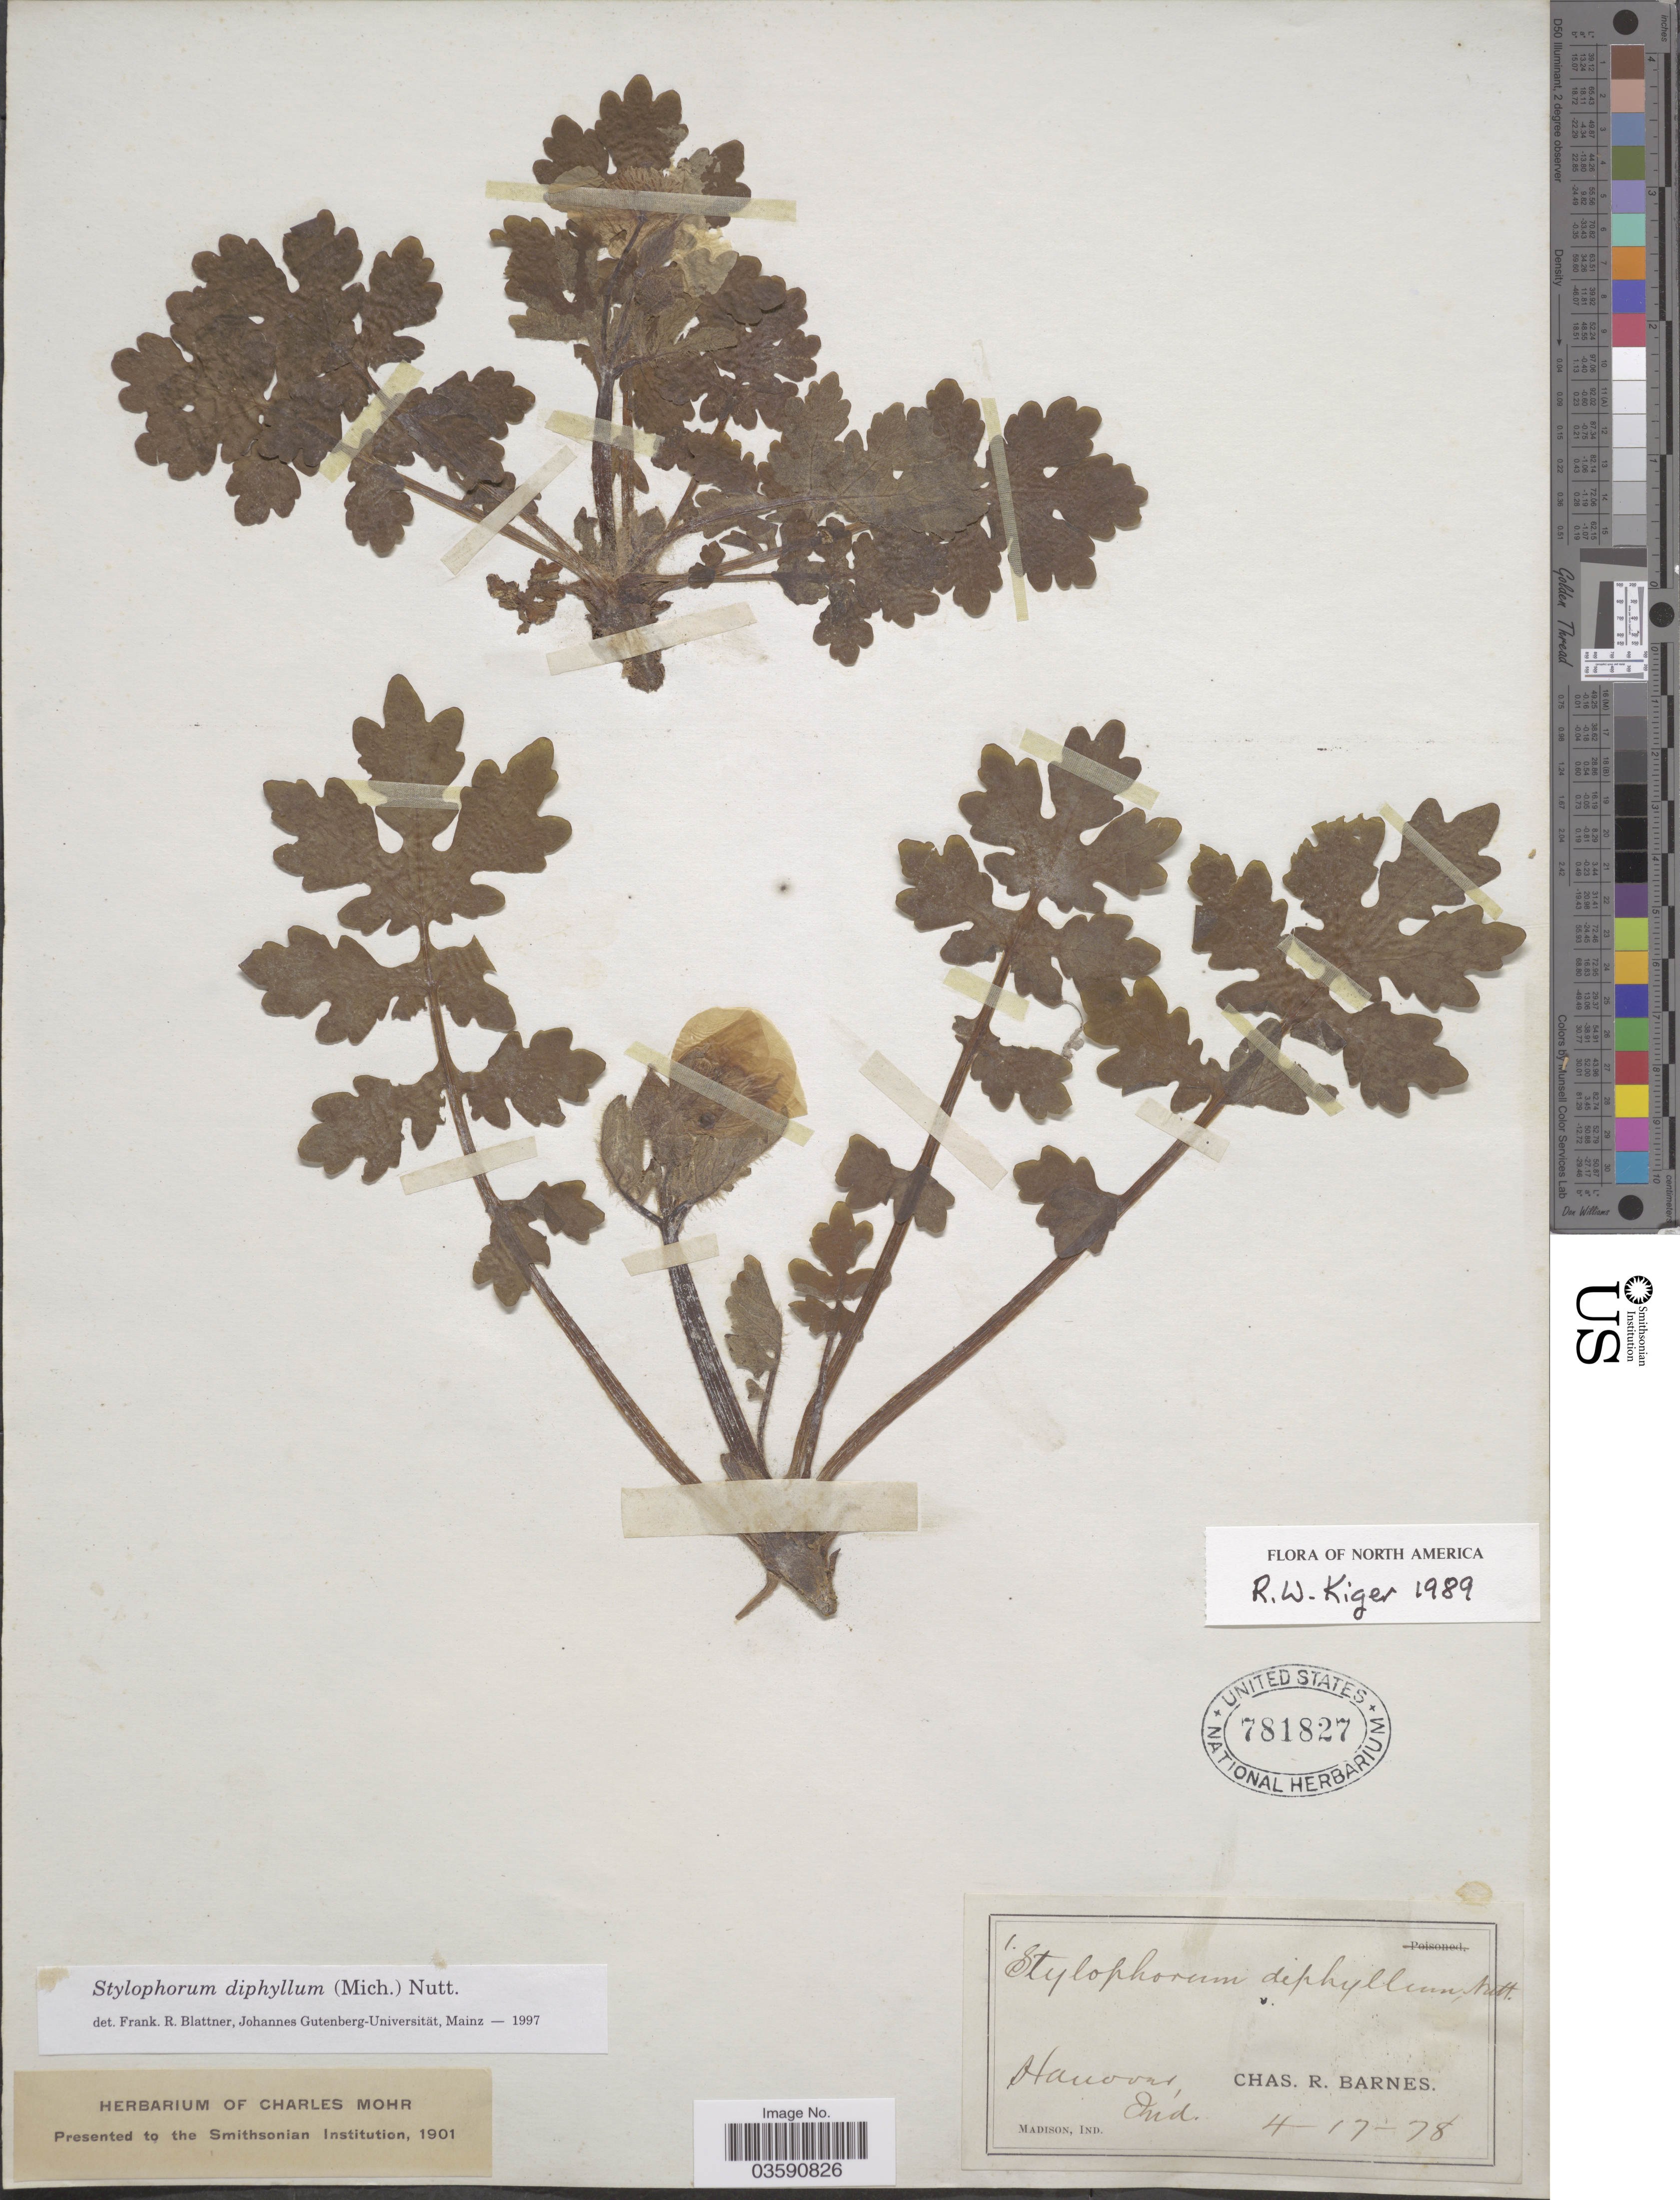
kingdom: Plantae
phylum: Tracheophyta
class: Magnoliopsida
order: Ranunculales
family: Papaveraceae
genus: Stylophorum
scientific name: Stylophorum diphyllum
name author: (Michx.) Nutt.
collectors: C. R. Barnes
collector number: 1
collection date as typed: Transcribed d/m/y: 17/4/78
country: United States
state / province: Indiana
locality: Hanover.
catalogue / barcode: US 781827